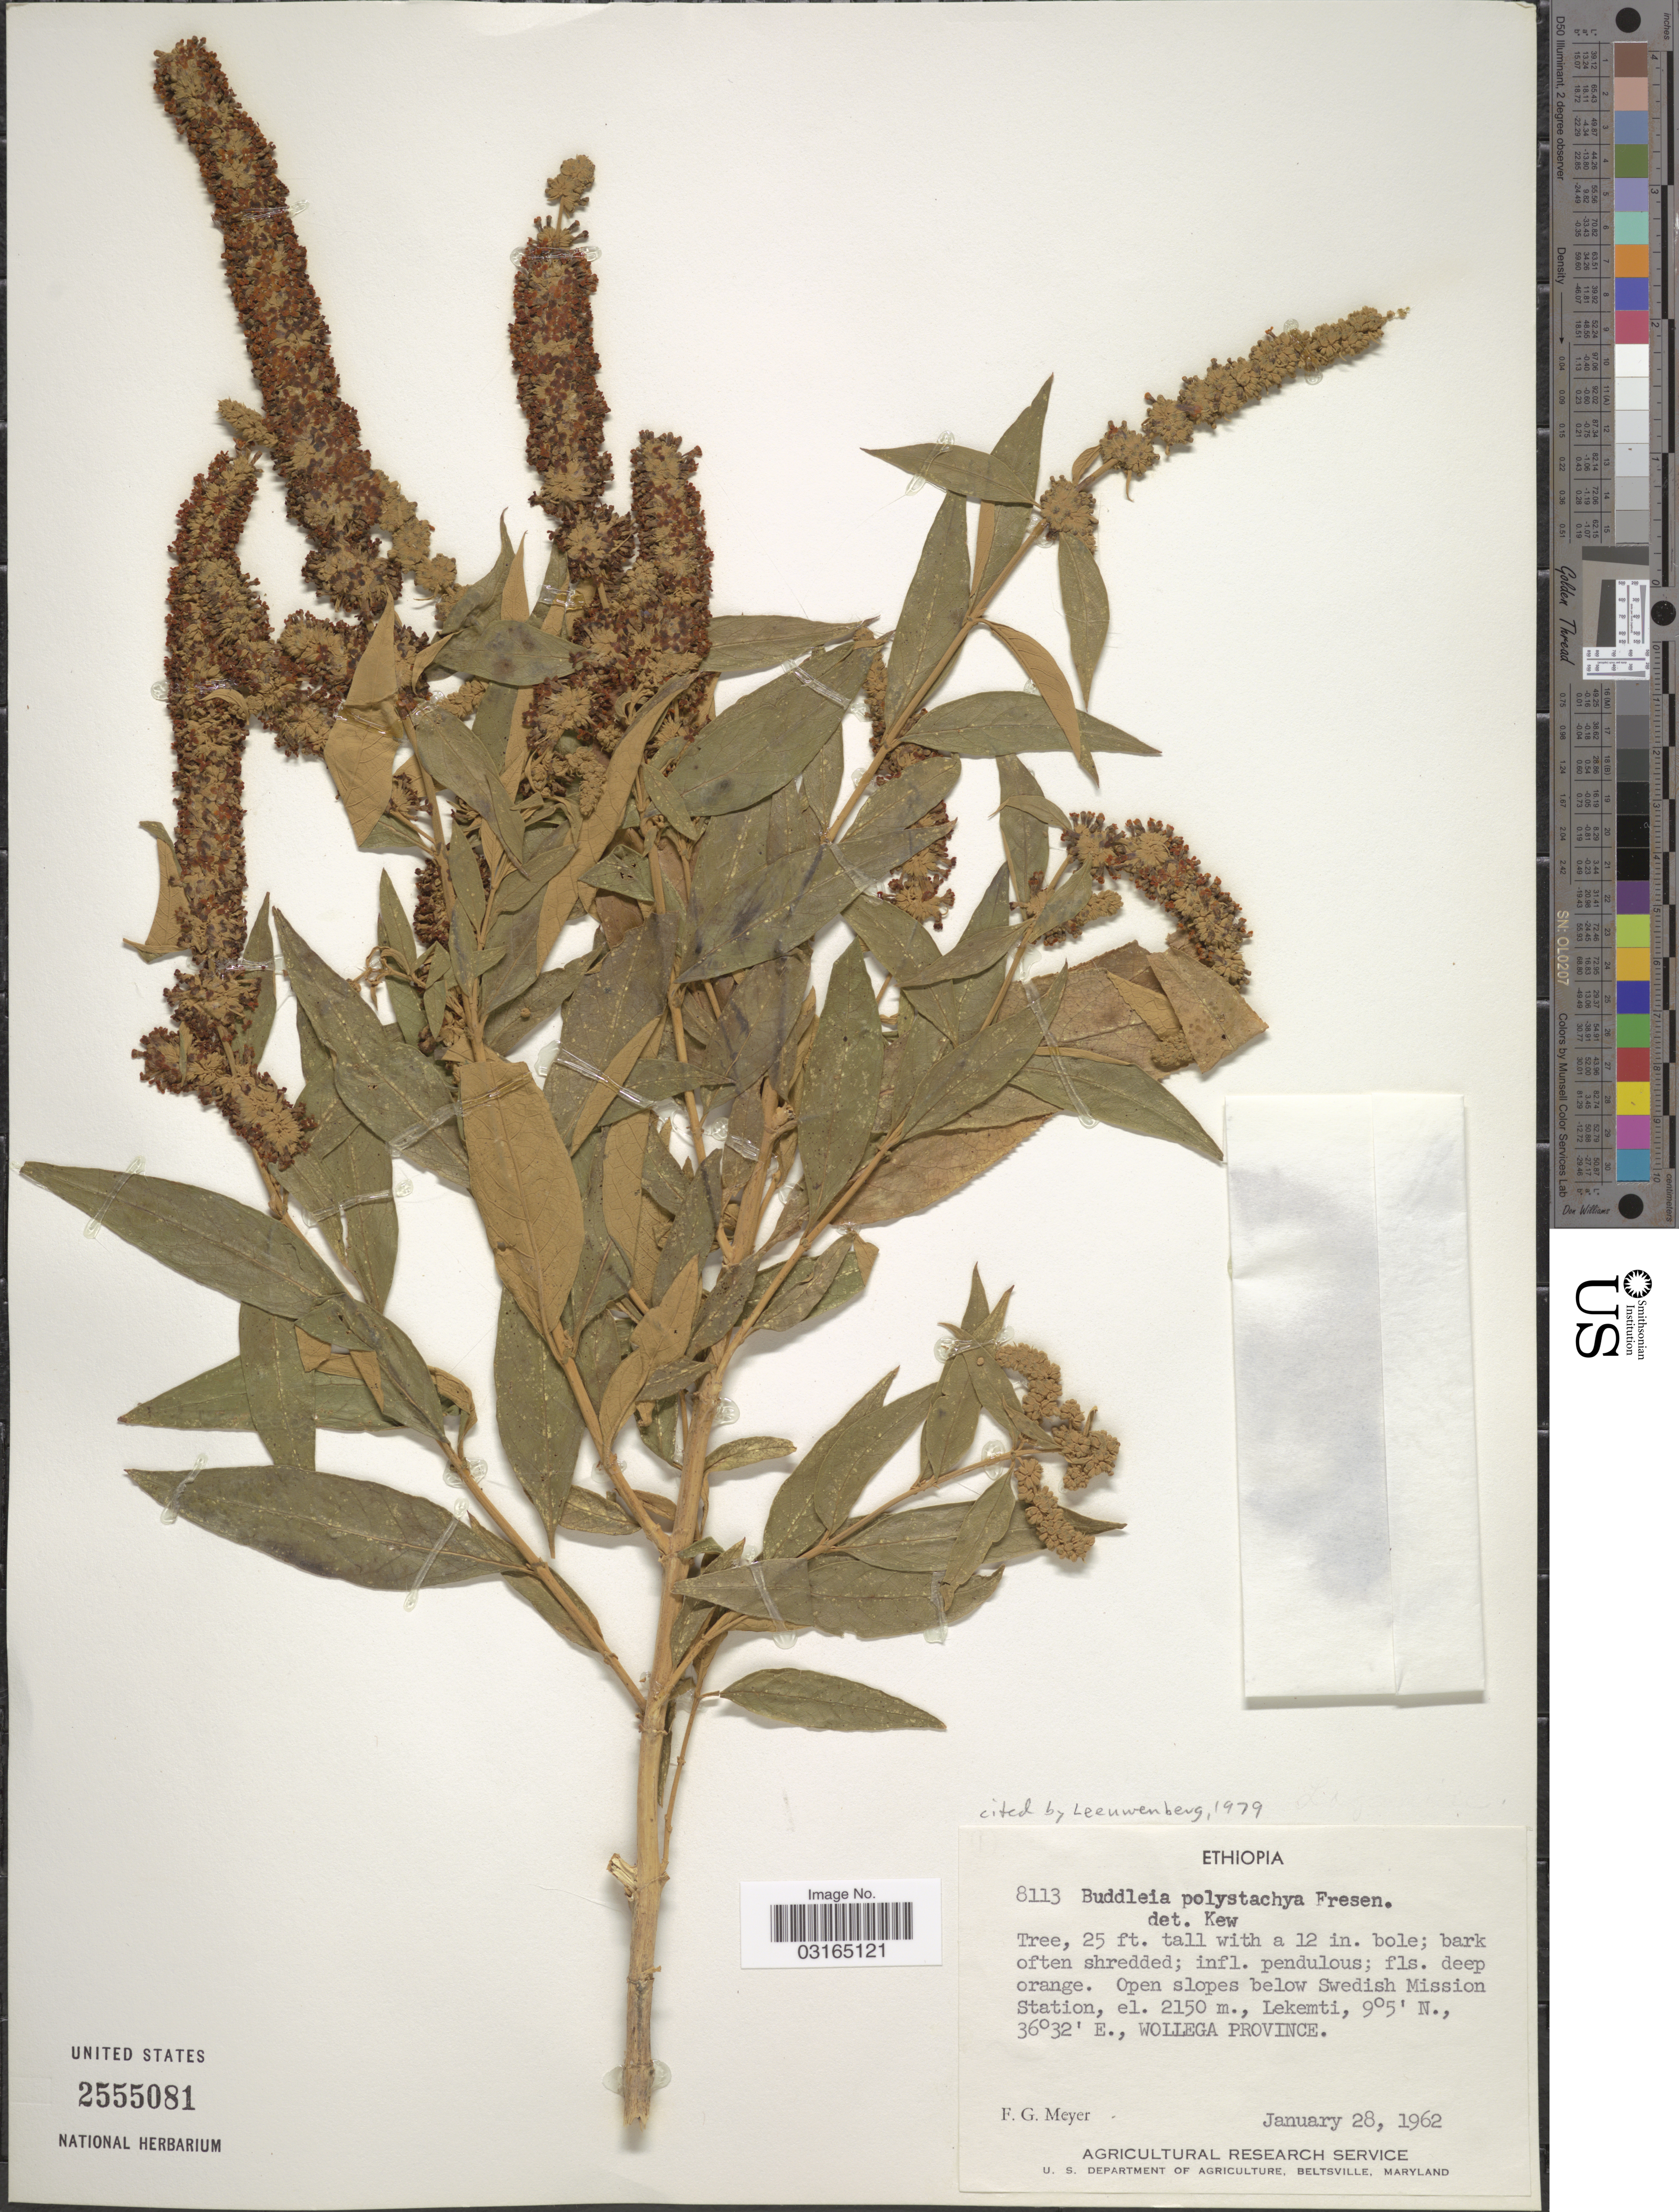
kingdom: Plantae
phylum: Tracheophyta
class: Magnoliopsida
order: Lamiales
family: Scrophulariaceae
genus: Buddleja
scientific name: Buddleja polystachya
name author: Fresen.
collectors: F. G. Meyer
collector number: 8113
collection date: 1962-01-28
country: Ethiopia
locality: Open slopes below Swedish Mission Station, Lekemti, Wollega Province.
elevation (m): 2150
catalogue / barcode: US 2555081